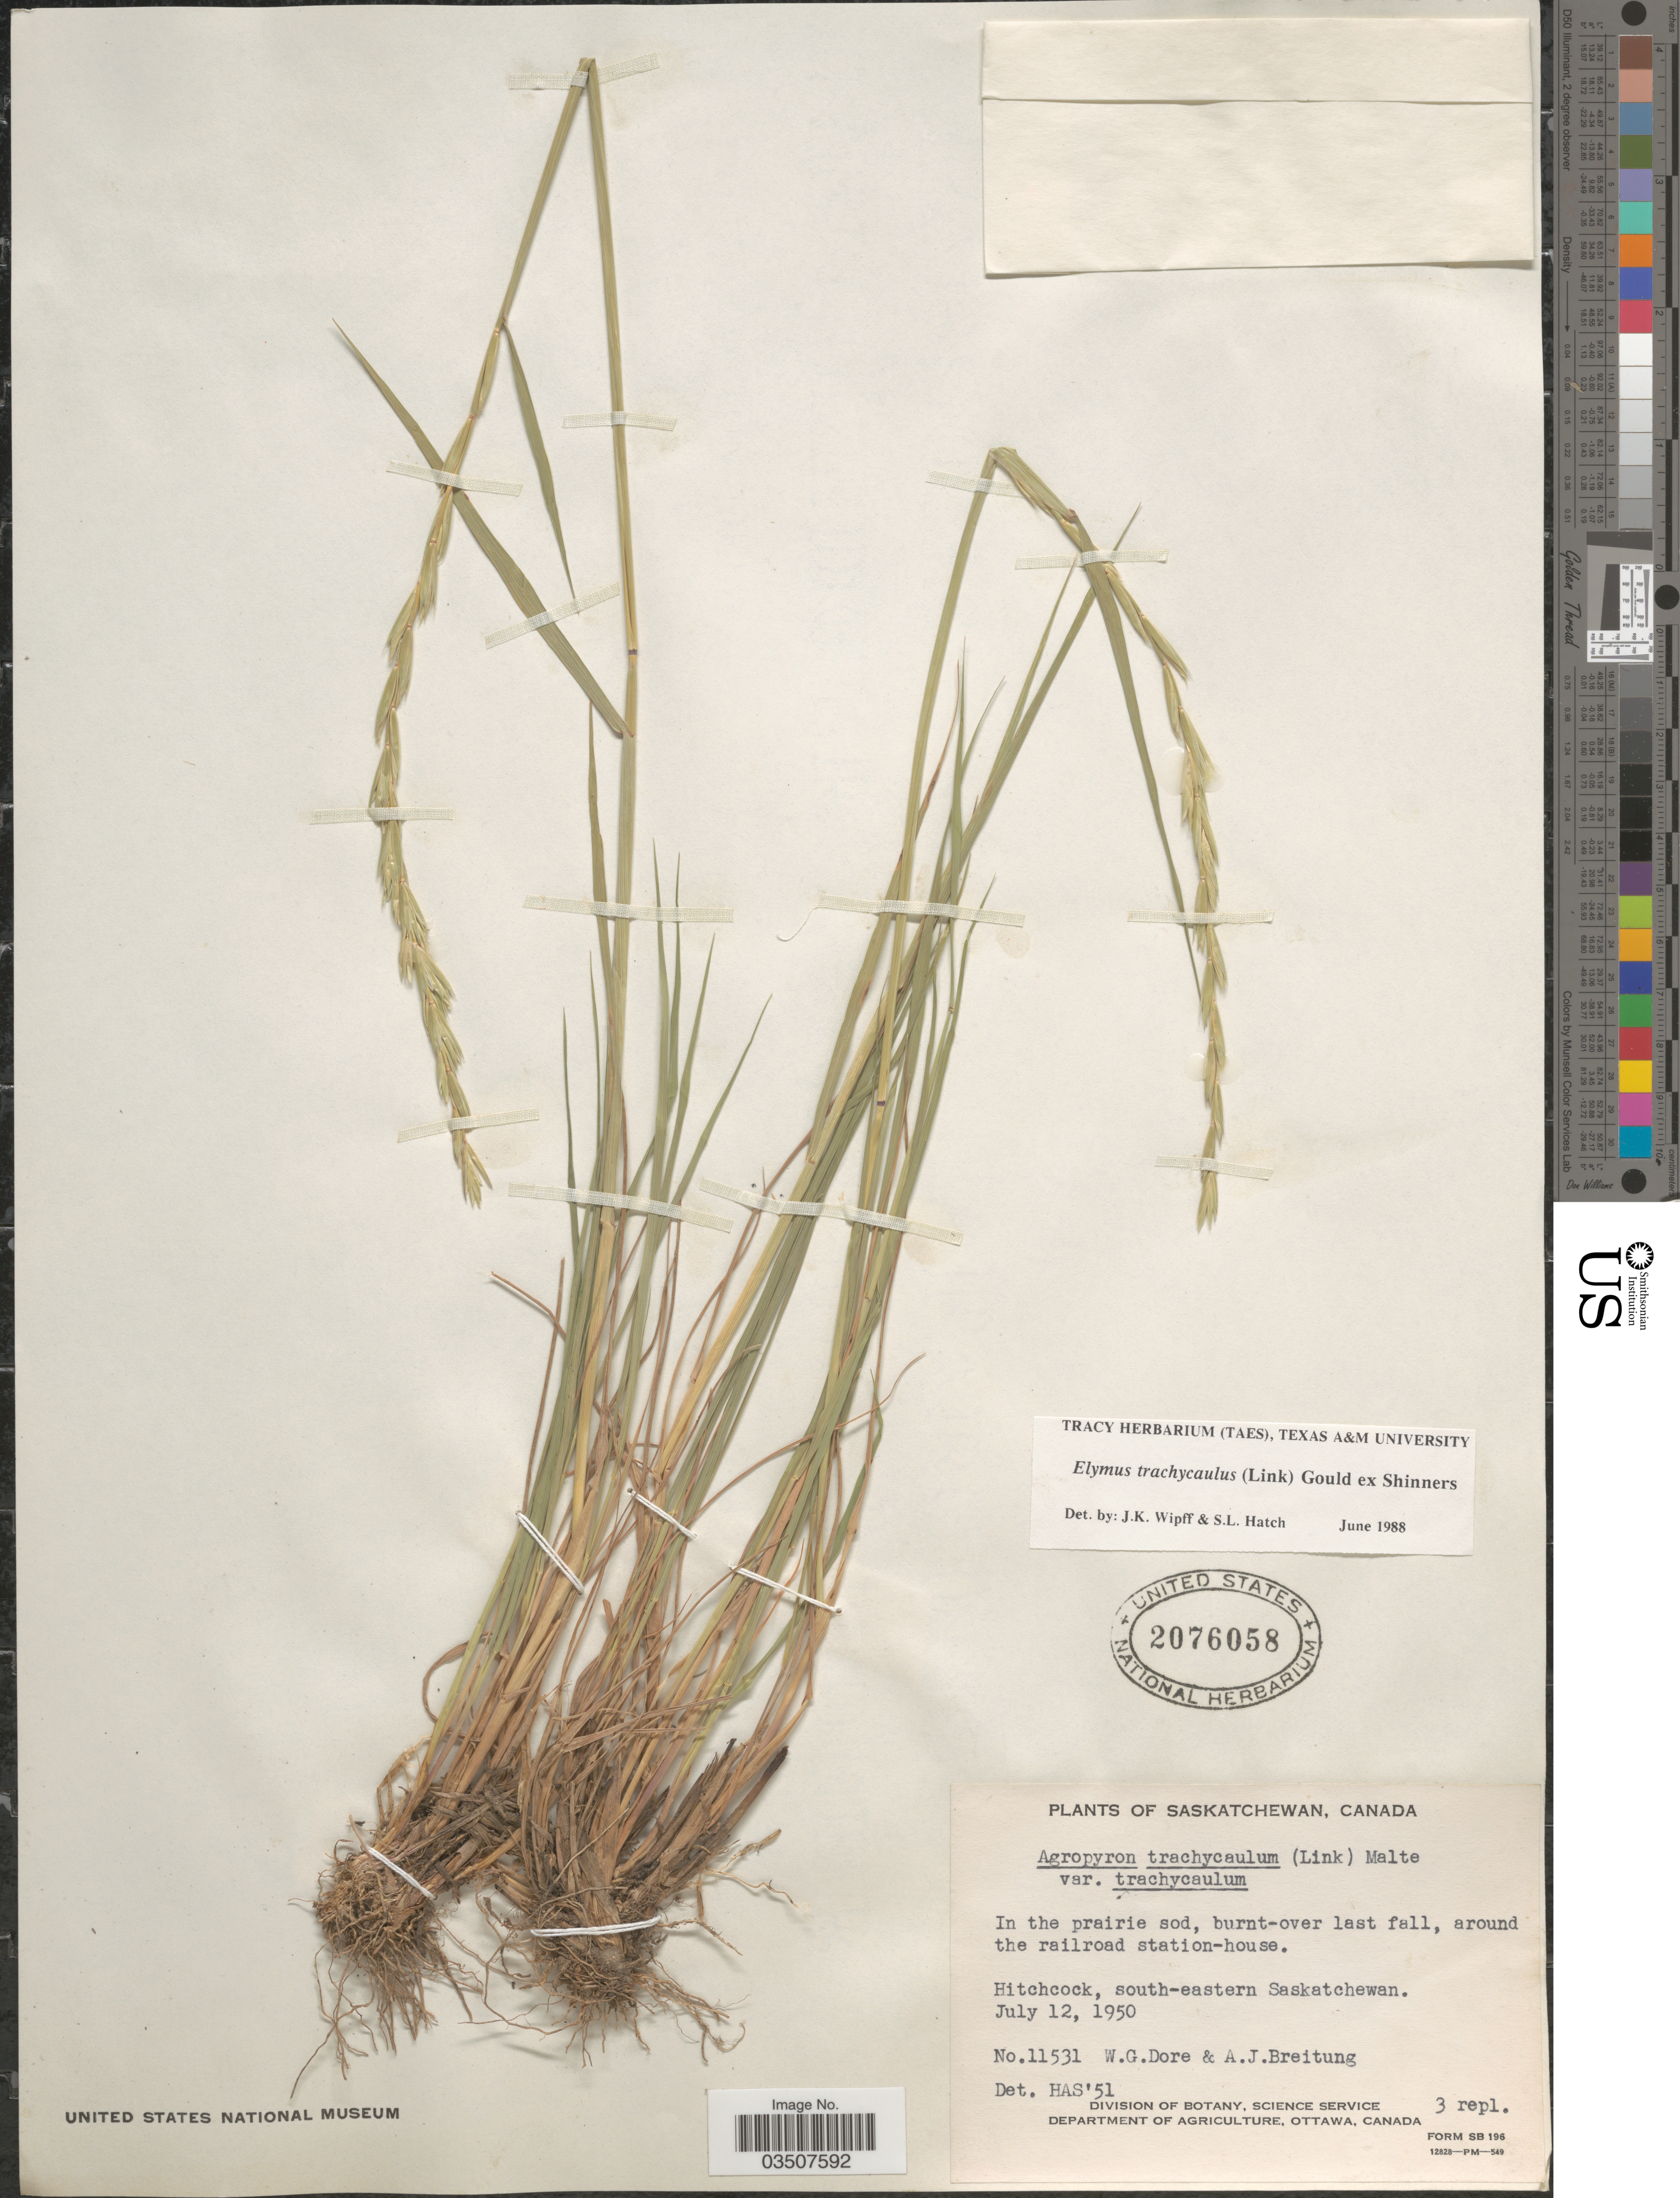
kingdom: Plantae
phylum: Tracheophyta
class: Liliopsida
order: Poales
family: Poaceae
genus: Elymus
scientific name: Elymus trachycaulus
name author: (Link) Gould ex Shinners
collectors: W. Dore & A. Breitung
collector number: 11531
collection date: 1950-07-12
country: Canada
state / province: Saskatchewan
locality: In the prairie sod, burnt-over last fall, around the railroad station-house. Hitchcock, south-eastern Saskatchewan.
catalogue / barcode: US 2076058